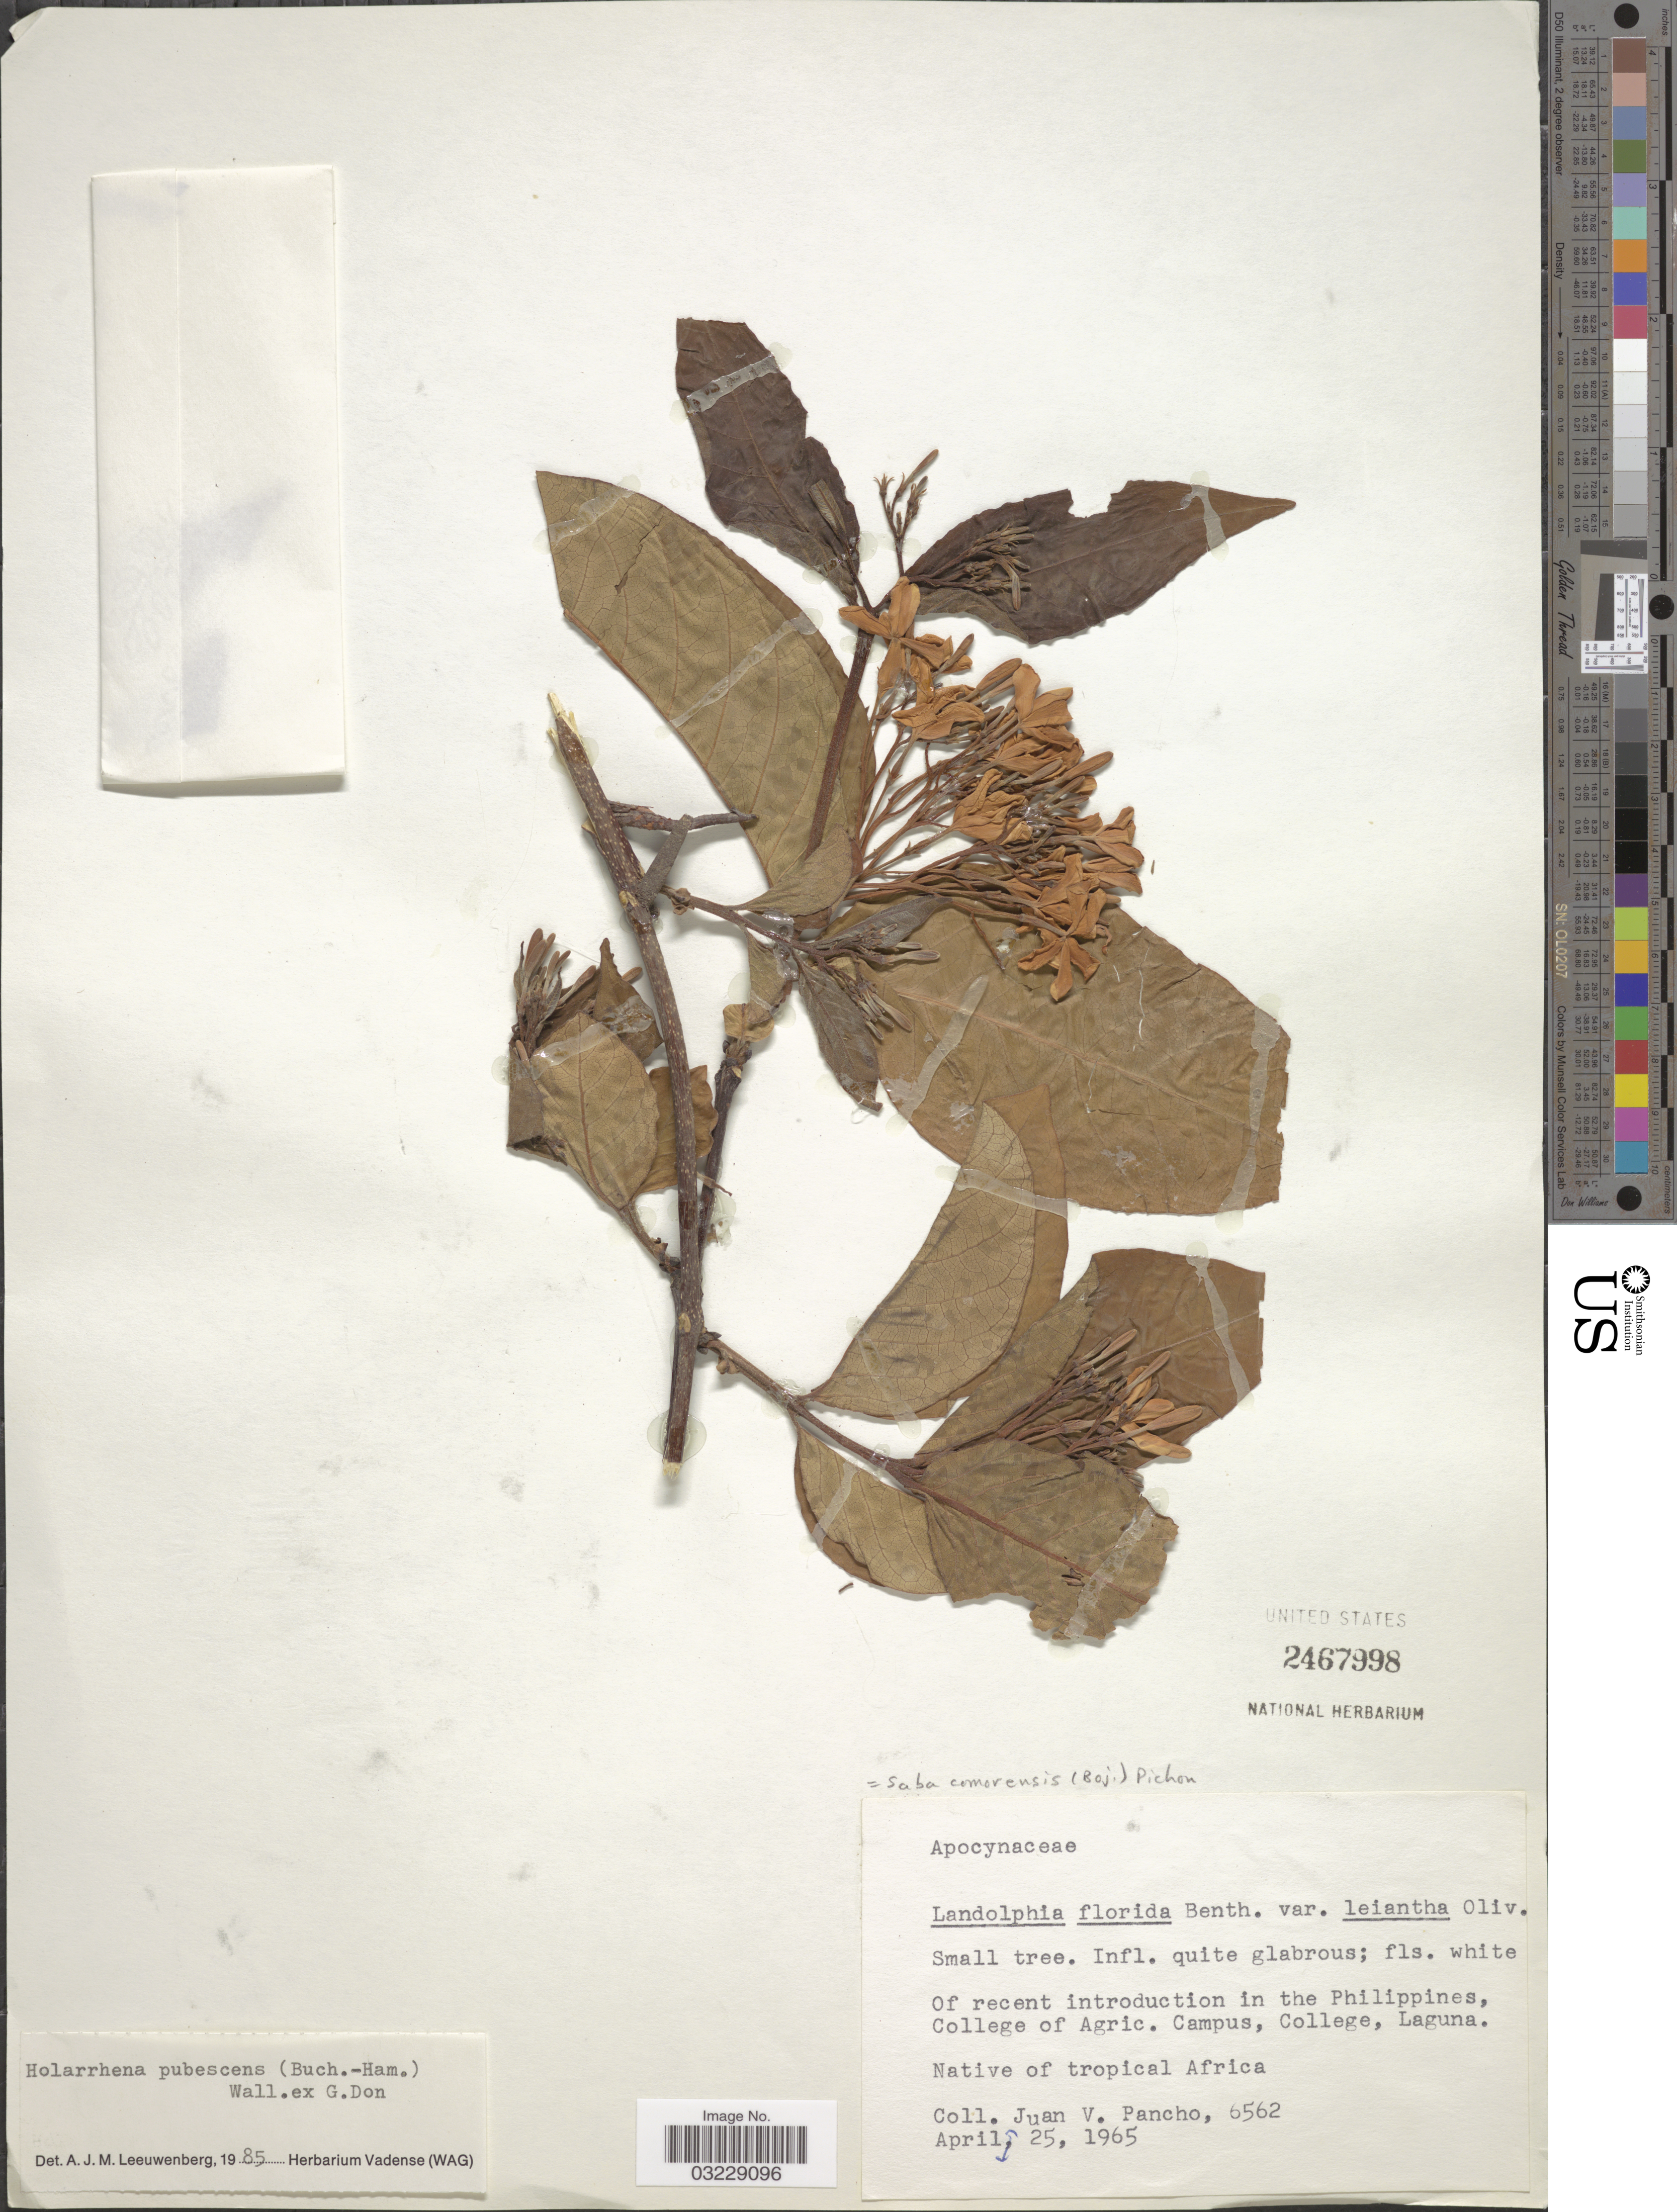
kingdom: Plantae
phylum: Tracheophyta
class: Magnoliopsida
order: Gentianales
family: Apocynaceae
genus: Holarrhena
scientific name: Holarrhena pubescens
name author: (Buch.-Ham.) Wall. ex G. Don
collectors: J. Pancho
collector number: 6562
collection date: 1965-04-25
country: Philippines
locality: College of Agric. Campus, College, Laguna.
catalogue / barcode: US 2467998